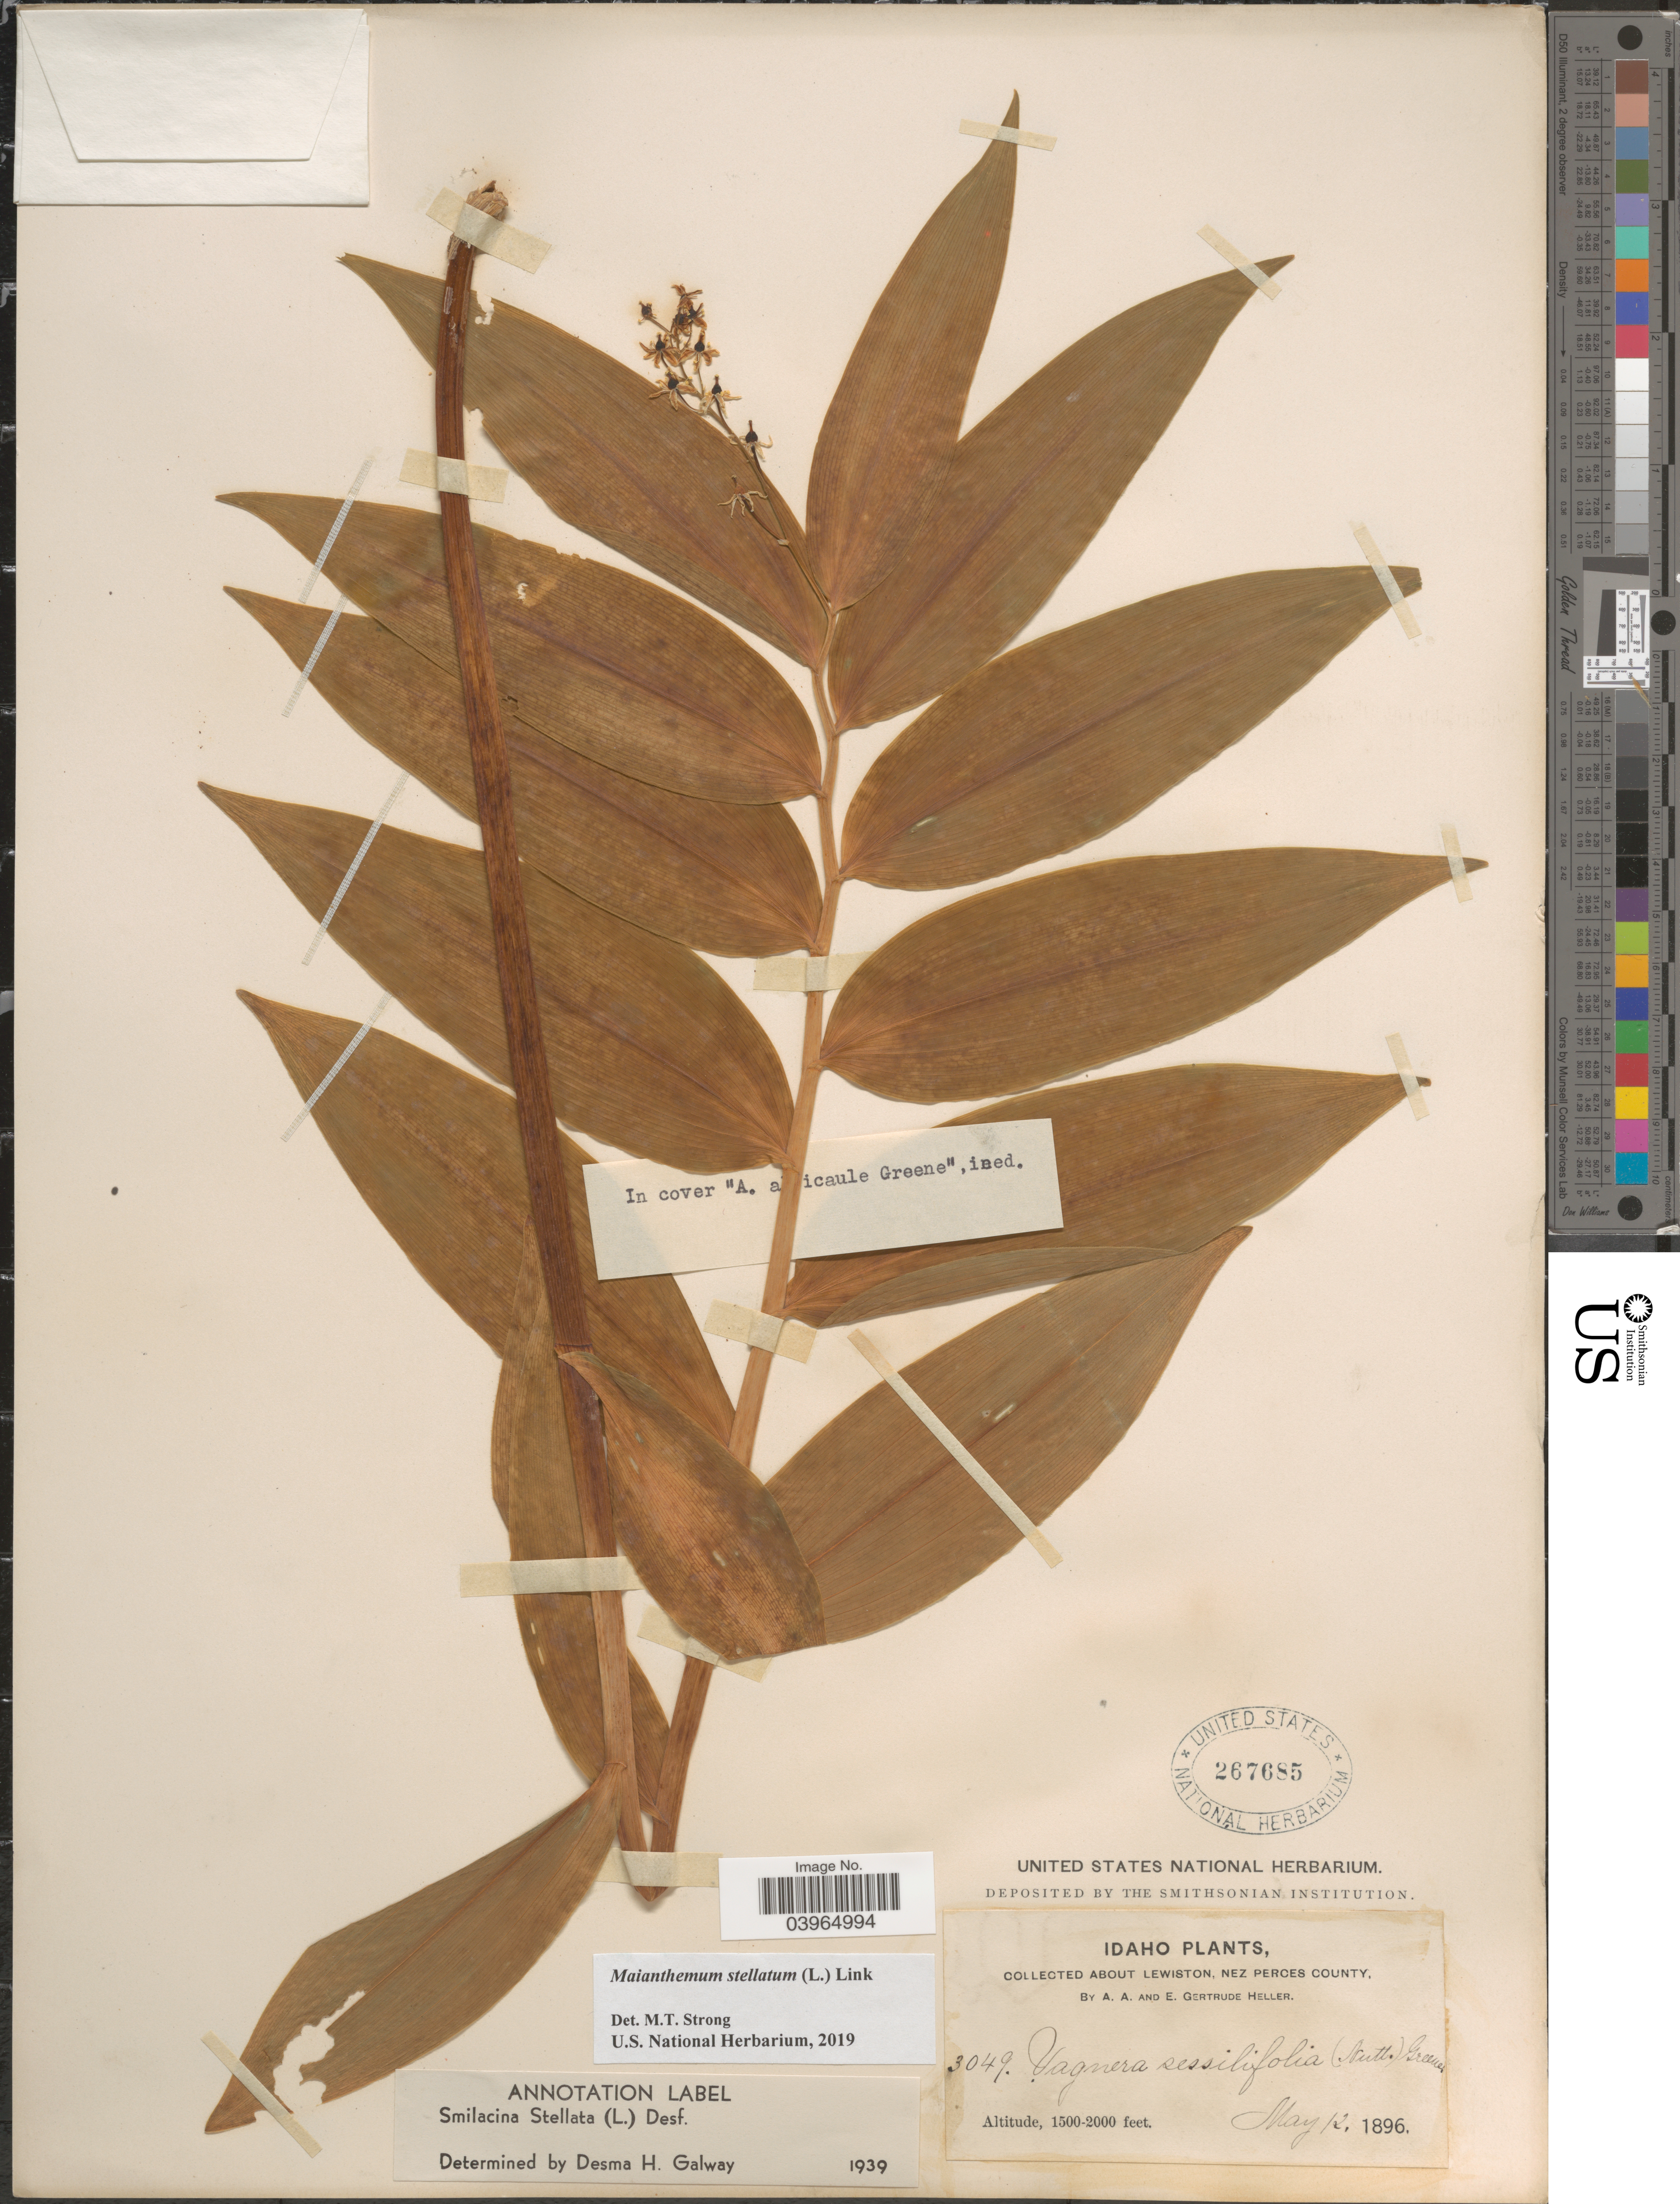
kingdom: Plantae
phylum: Tracheophyta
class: Liliopsida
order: Asparagales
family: Asparagaceae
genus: Maianthemum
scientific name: Maianthemum stellatum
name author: (L.) Link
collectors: A. A. Heller & E. G. Heller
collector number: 3049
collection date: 1896-05-12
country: United States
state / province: Idaho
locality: About Lewiston, Nez Perces County.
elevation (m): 457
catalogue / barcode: US 267685